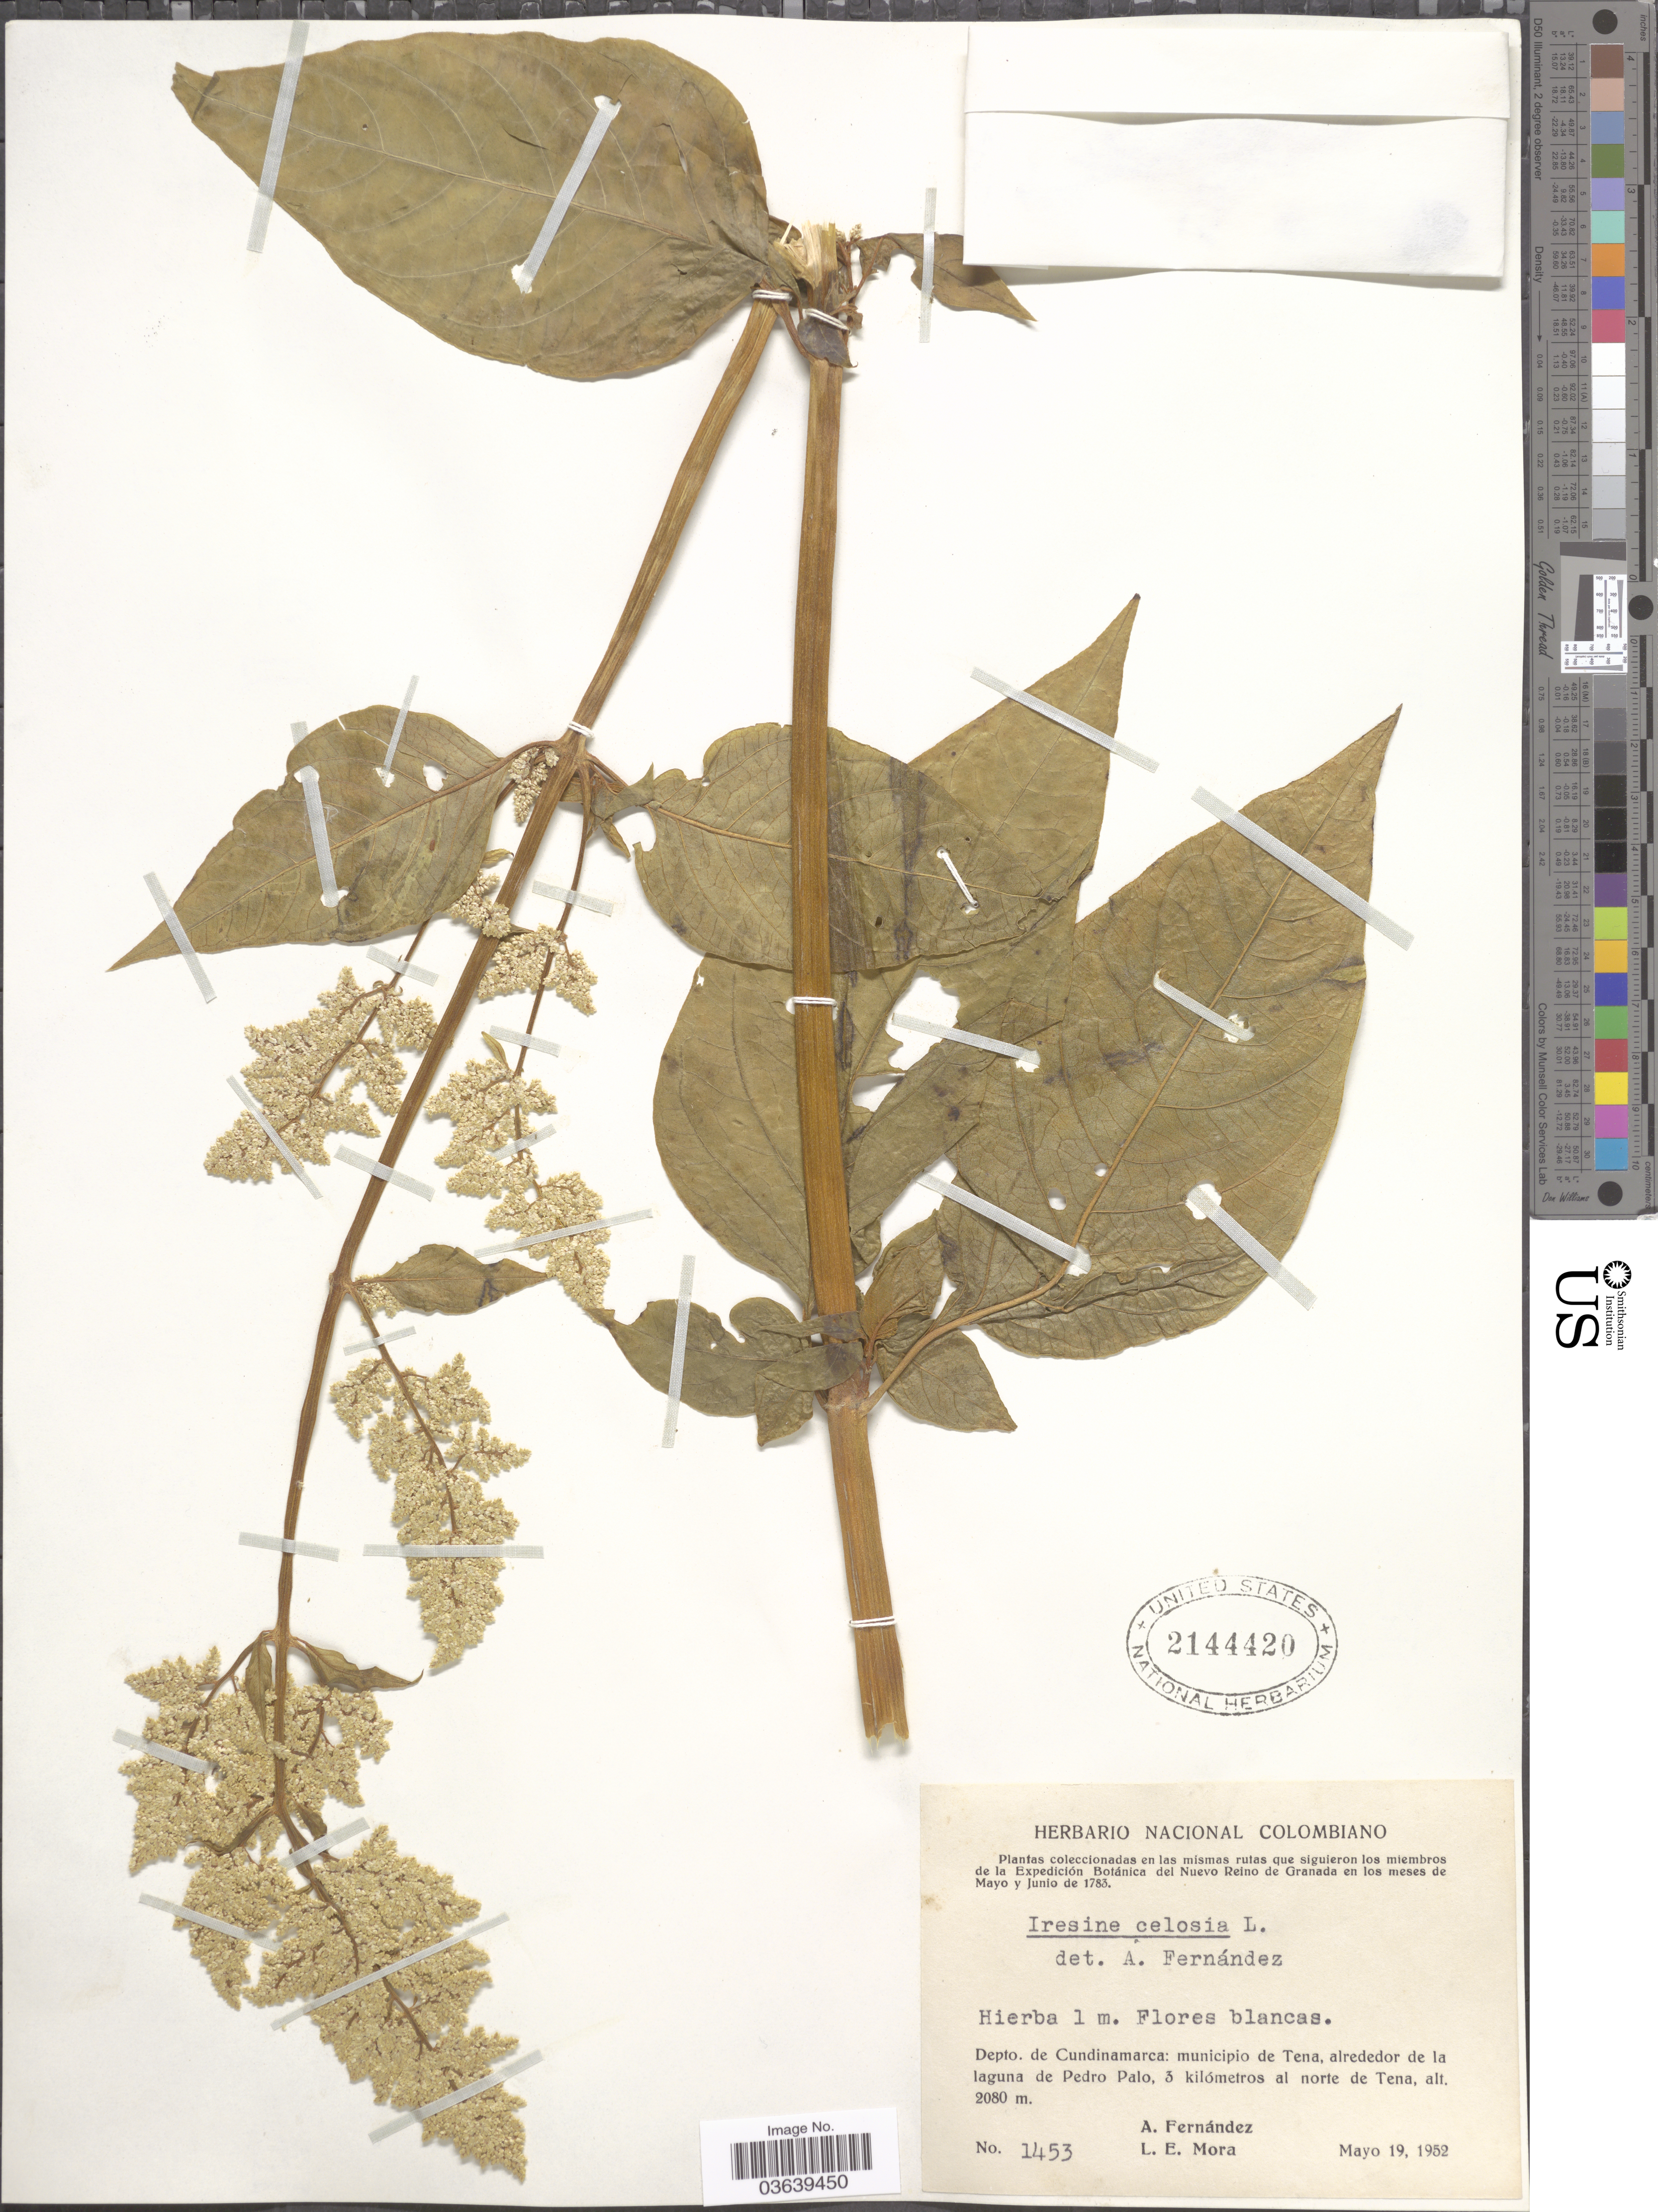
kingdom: Plantae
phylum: Tracheophyta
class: Magnoliopsida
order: Caryophyllales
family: Amaranthaceae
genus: Iresine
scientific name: Iresine diffusa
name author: Humb. & Bonpl. ex Willd.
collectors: A. Fernández & L. Mora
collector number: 1453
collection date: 1952-05-19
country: Colombia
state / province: Cundinamarca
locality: Nuevo Reino de Granada. [unsure placement] Depto. de Cundinamarca: municipio de Tena, alrededor de la laguna de Pedro Palo, 3 kilómetros al norte de Tena.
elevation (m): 2080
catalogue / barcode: US 2144420